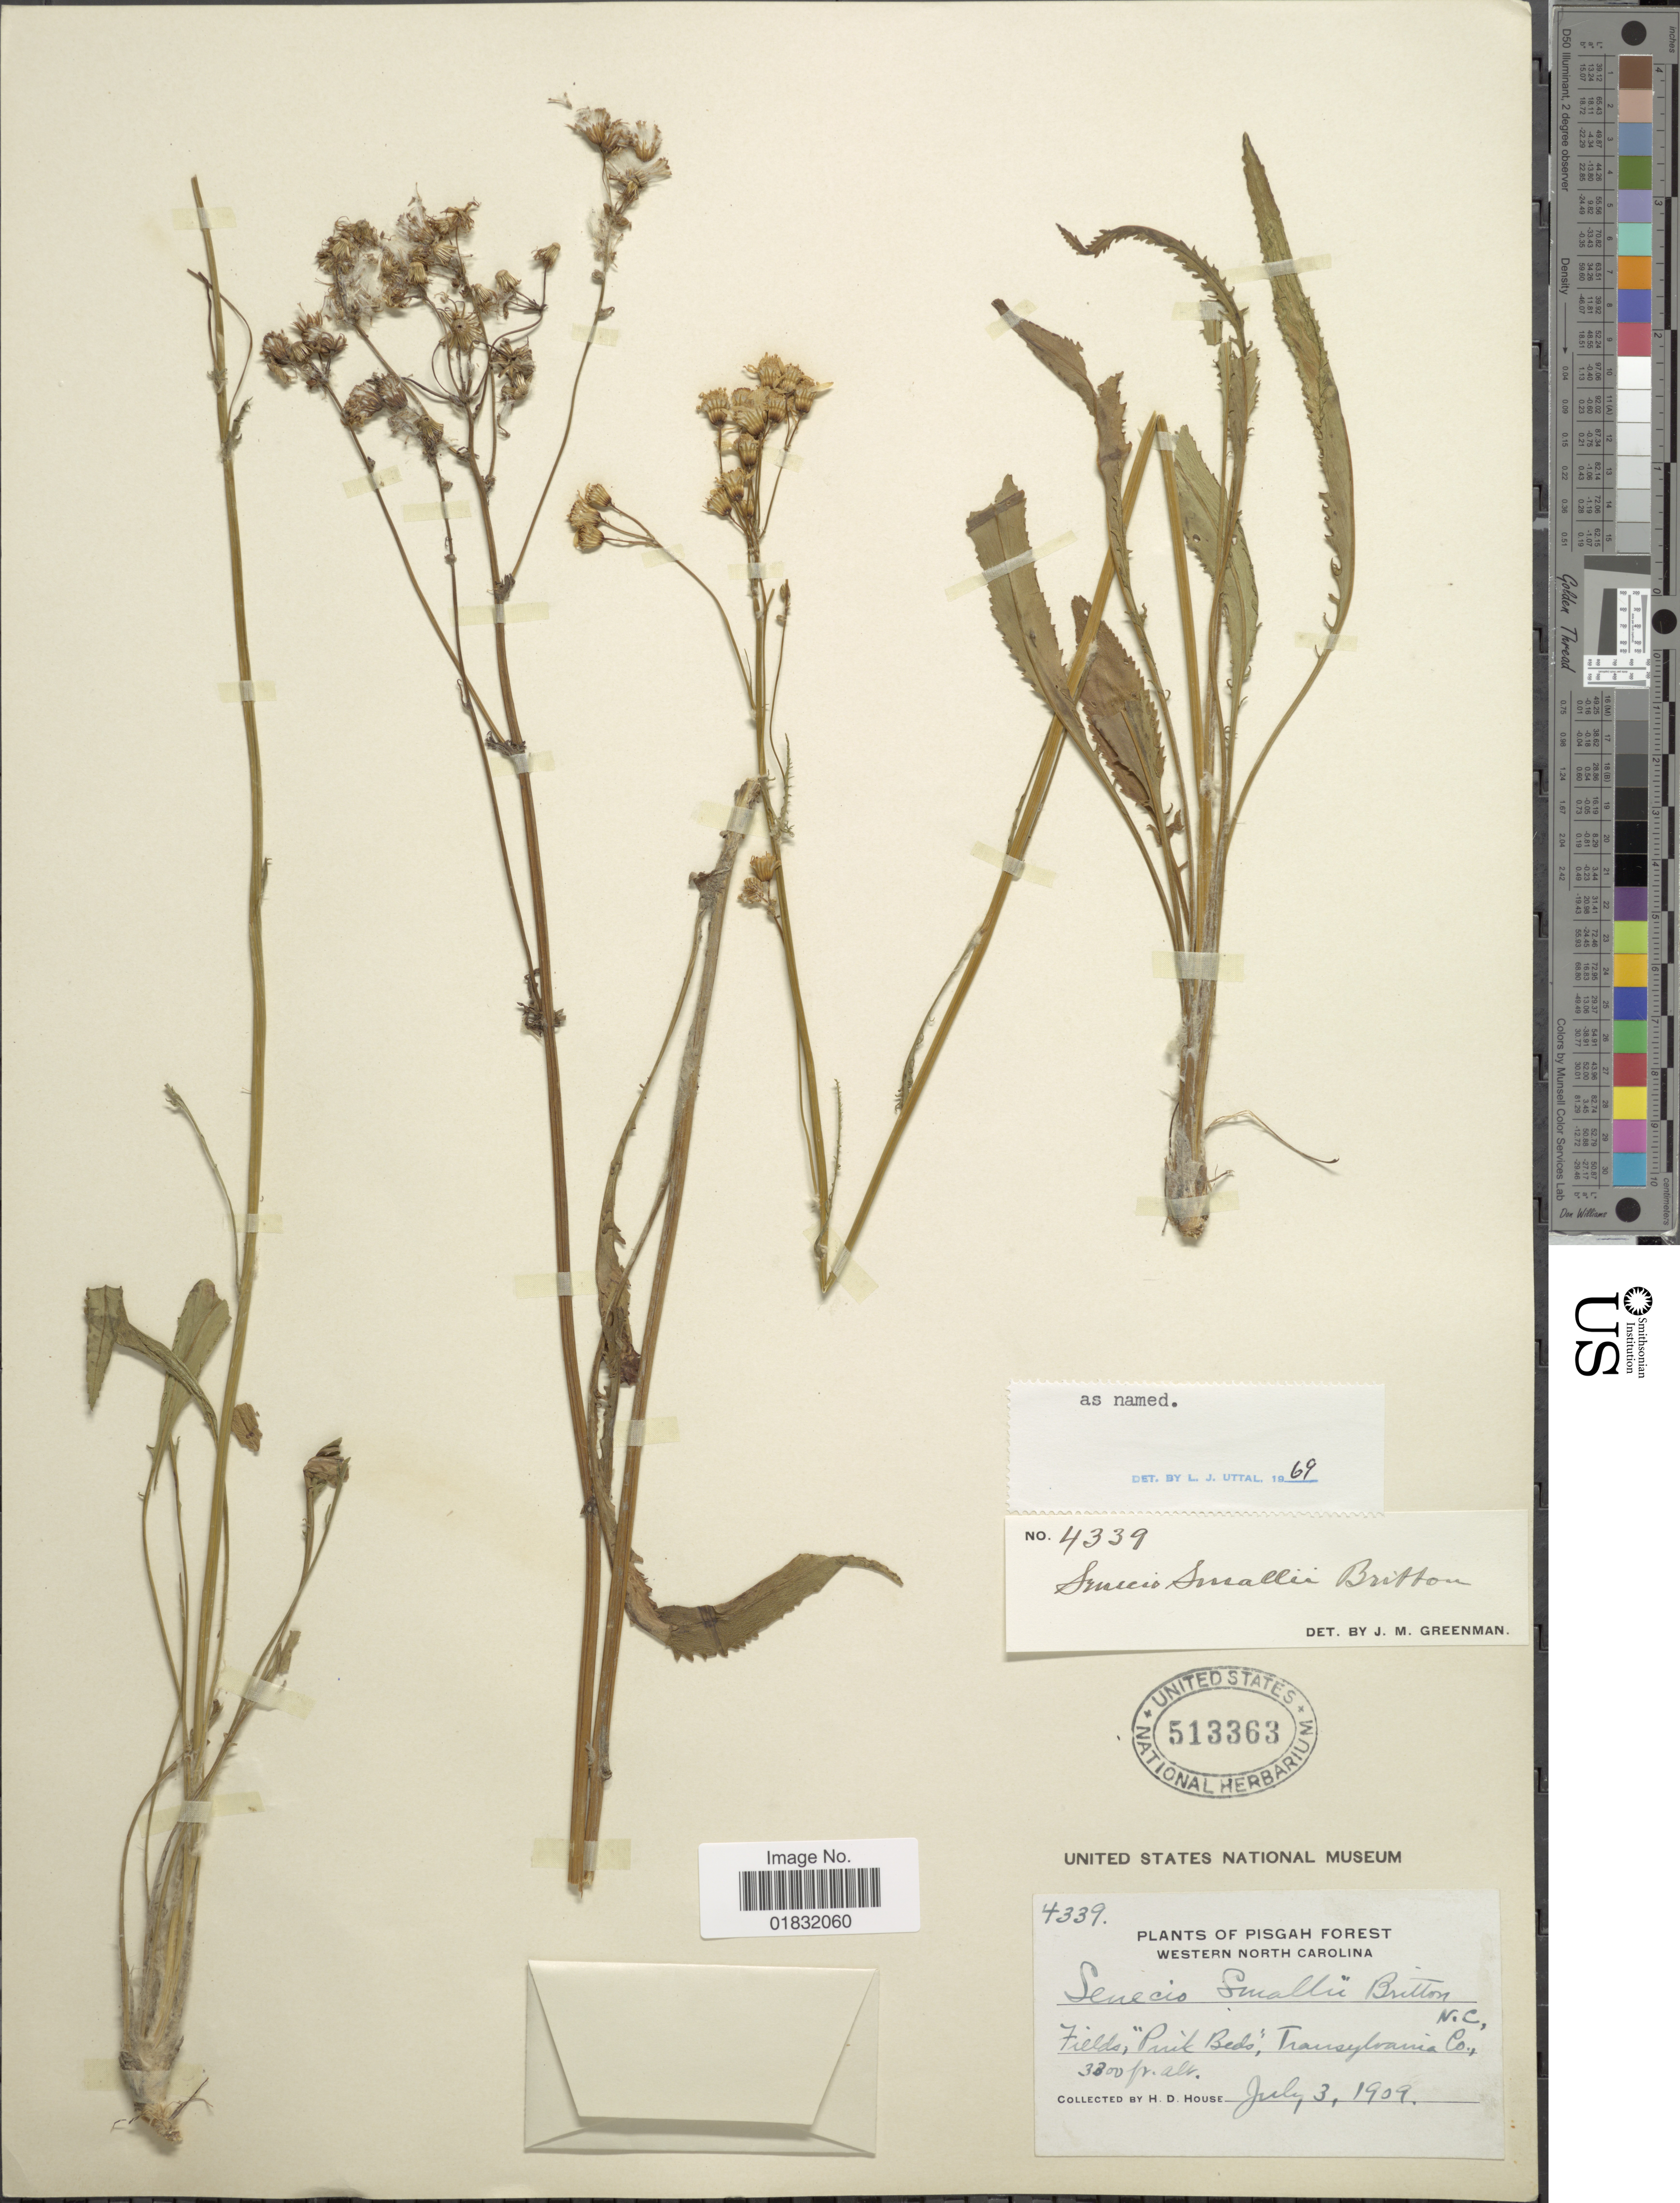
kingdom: Plantae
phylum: Tracheophyta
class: Magnoliopsida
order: Asterales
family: Asteraceae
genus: Packera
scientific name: Packera smallii Britton comb ined.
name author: Britton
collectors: H. D. House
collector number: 4339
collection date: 1909-07-03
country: United States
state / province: North Carolina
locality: Pisgah Forest, Western Forest, Western North Carolina, Field, 'Pink Beds' Transylvannia Co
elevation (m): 1006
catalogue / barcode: US 513363